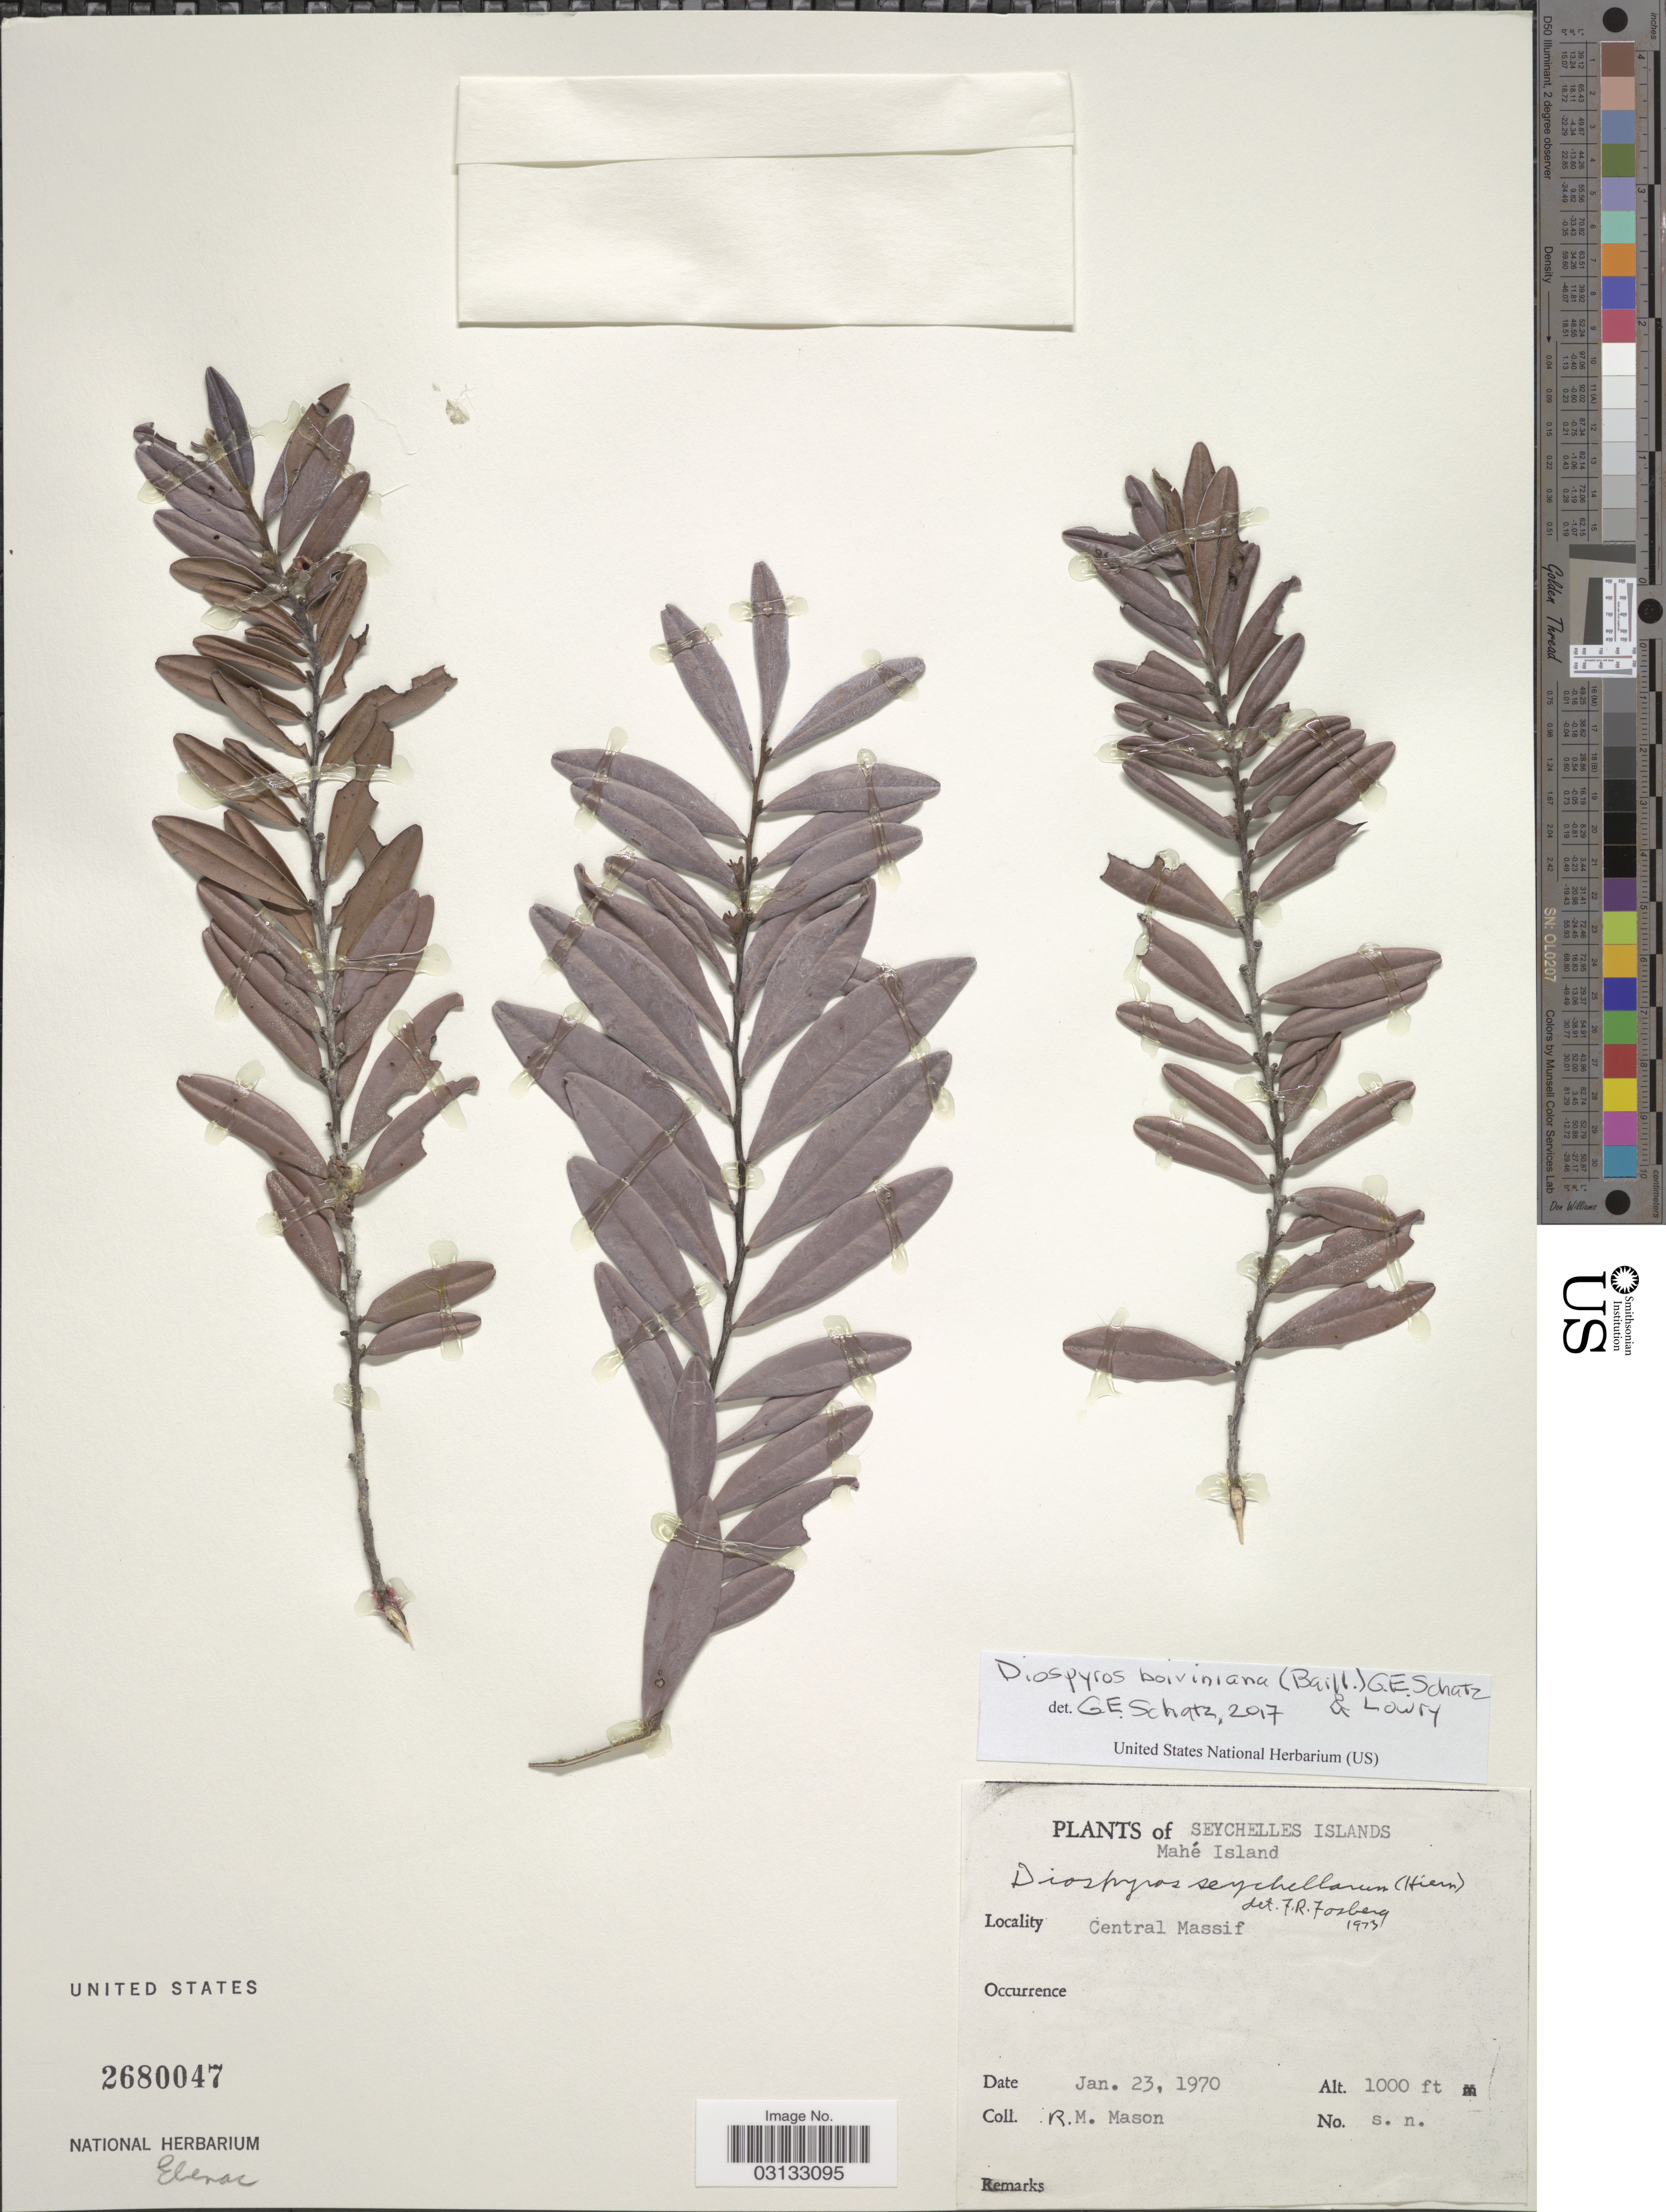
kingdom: Plantae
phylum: Tracheophyta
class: Magnoliopsida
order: Ericales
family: Ebenaceae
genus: Diospyros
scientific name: Diospyros boiviniana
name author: G.E. Schatz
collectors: R. Mason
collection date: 1970-01-23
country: Seychelles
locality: Seychelles Islands, Mahé Island, Central Massif.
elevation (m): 305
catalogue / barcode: US 2680047